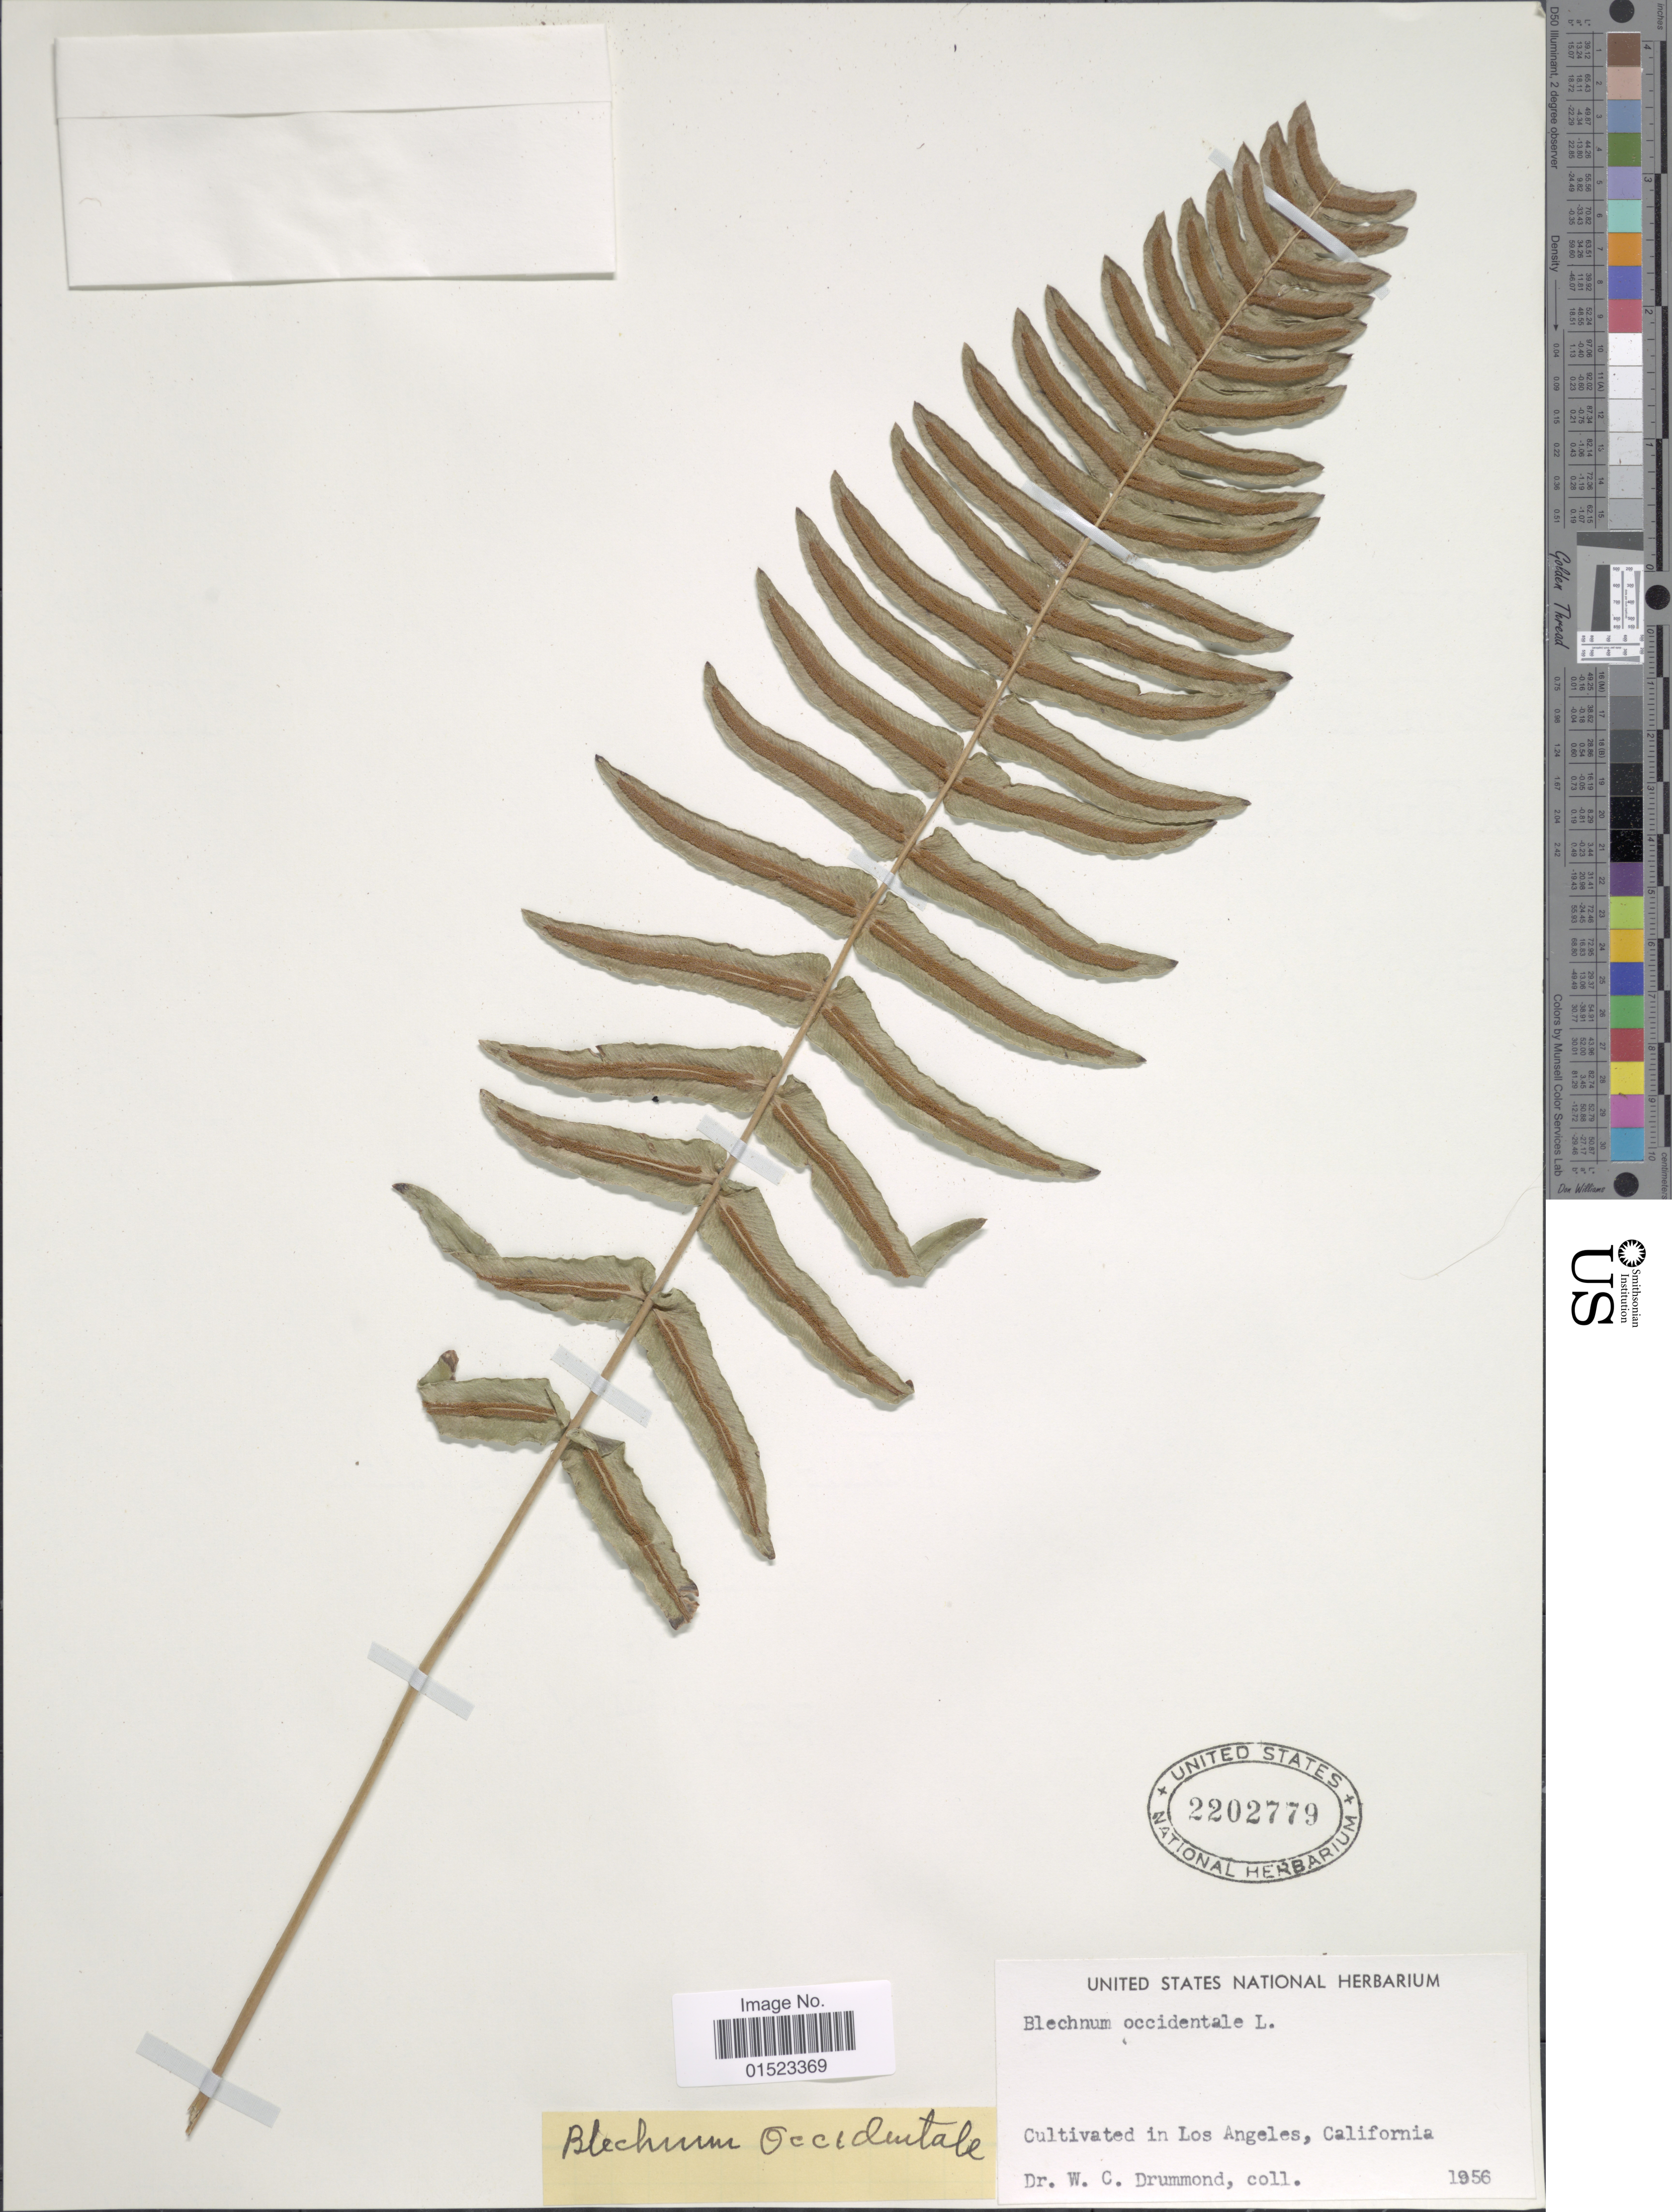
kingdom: Plantae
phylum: Tracheophyta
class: Polypodiopsida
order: Polypodiales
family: Blechnaceae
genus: Blechnum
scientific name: Blechnum occidentale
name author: L.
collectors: W. Drummond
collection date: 1956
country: United States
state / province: California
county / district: Los Angeles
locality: In Los Angeles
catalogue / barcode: US 2202779